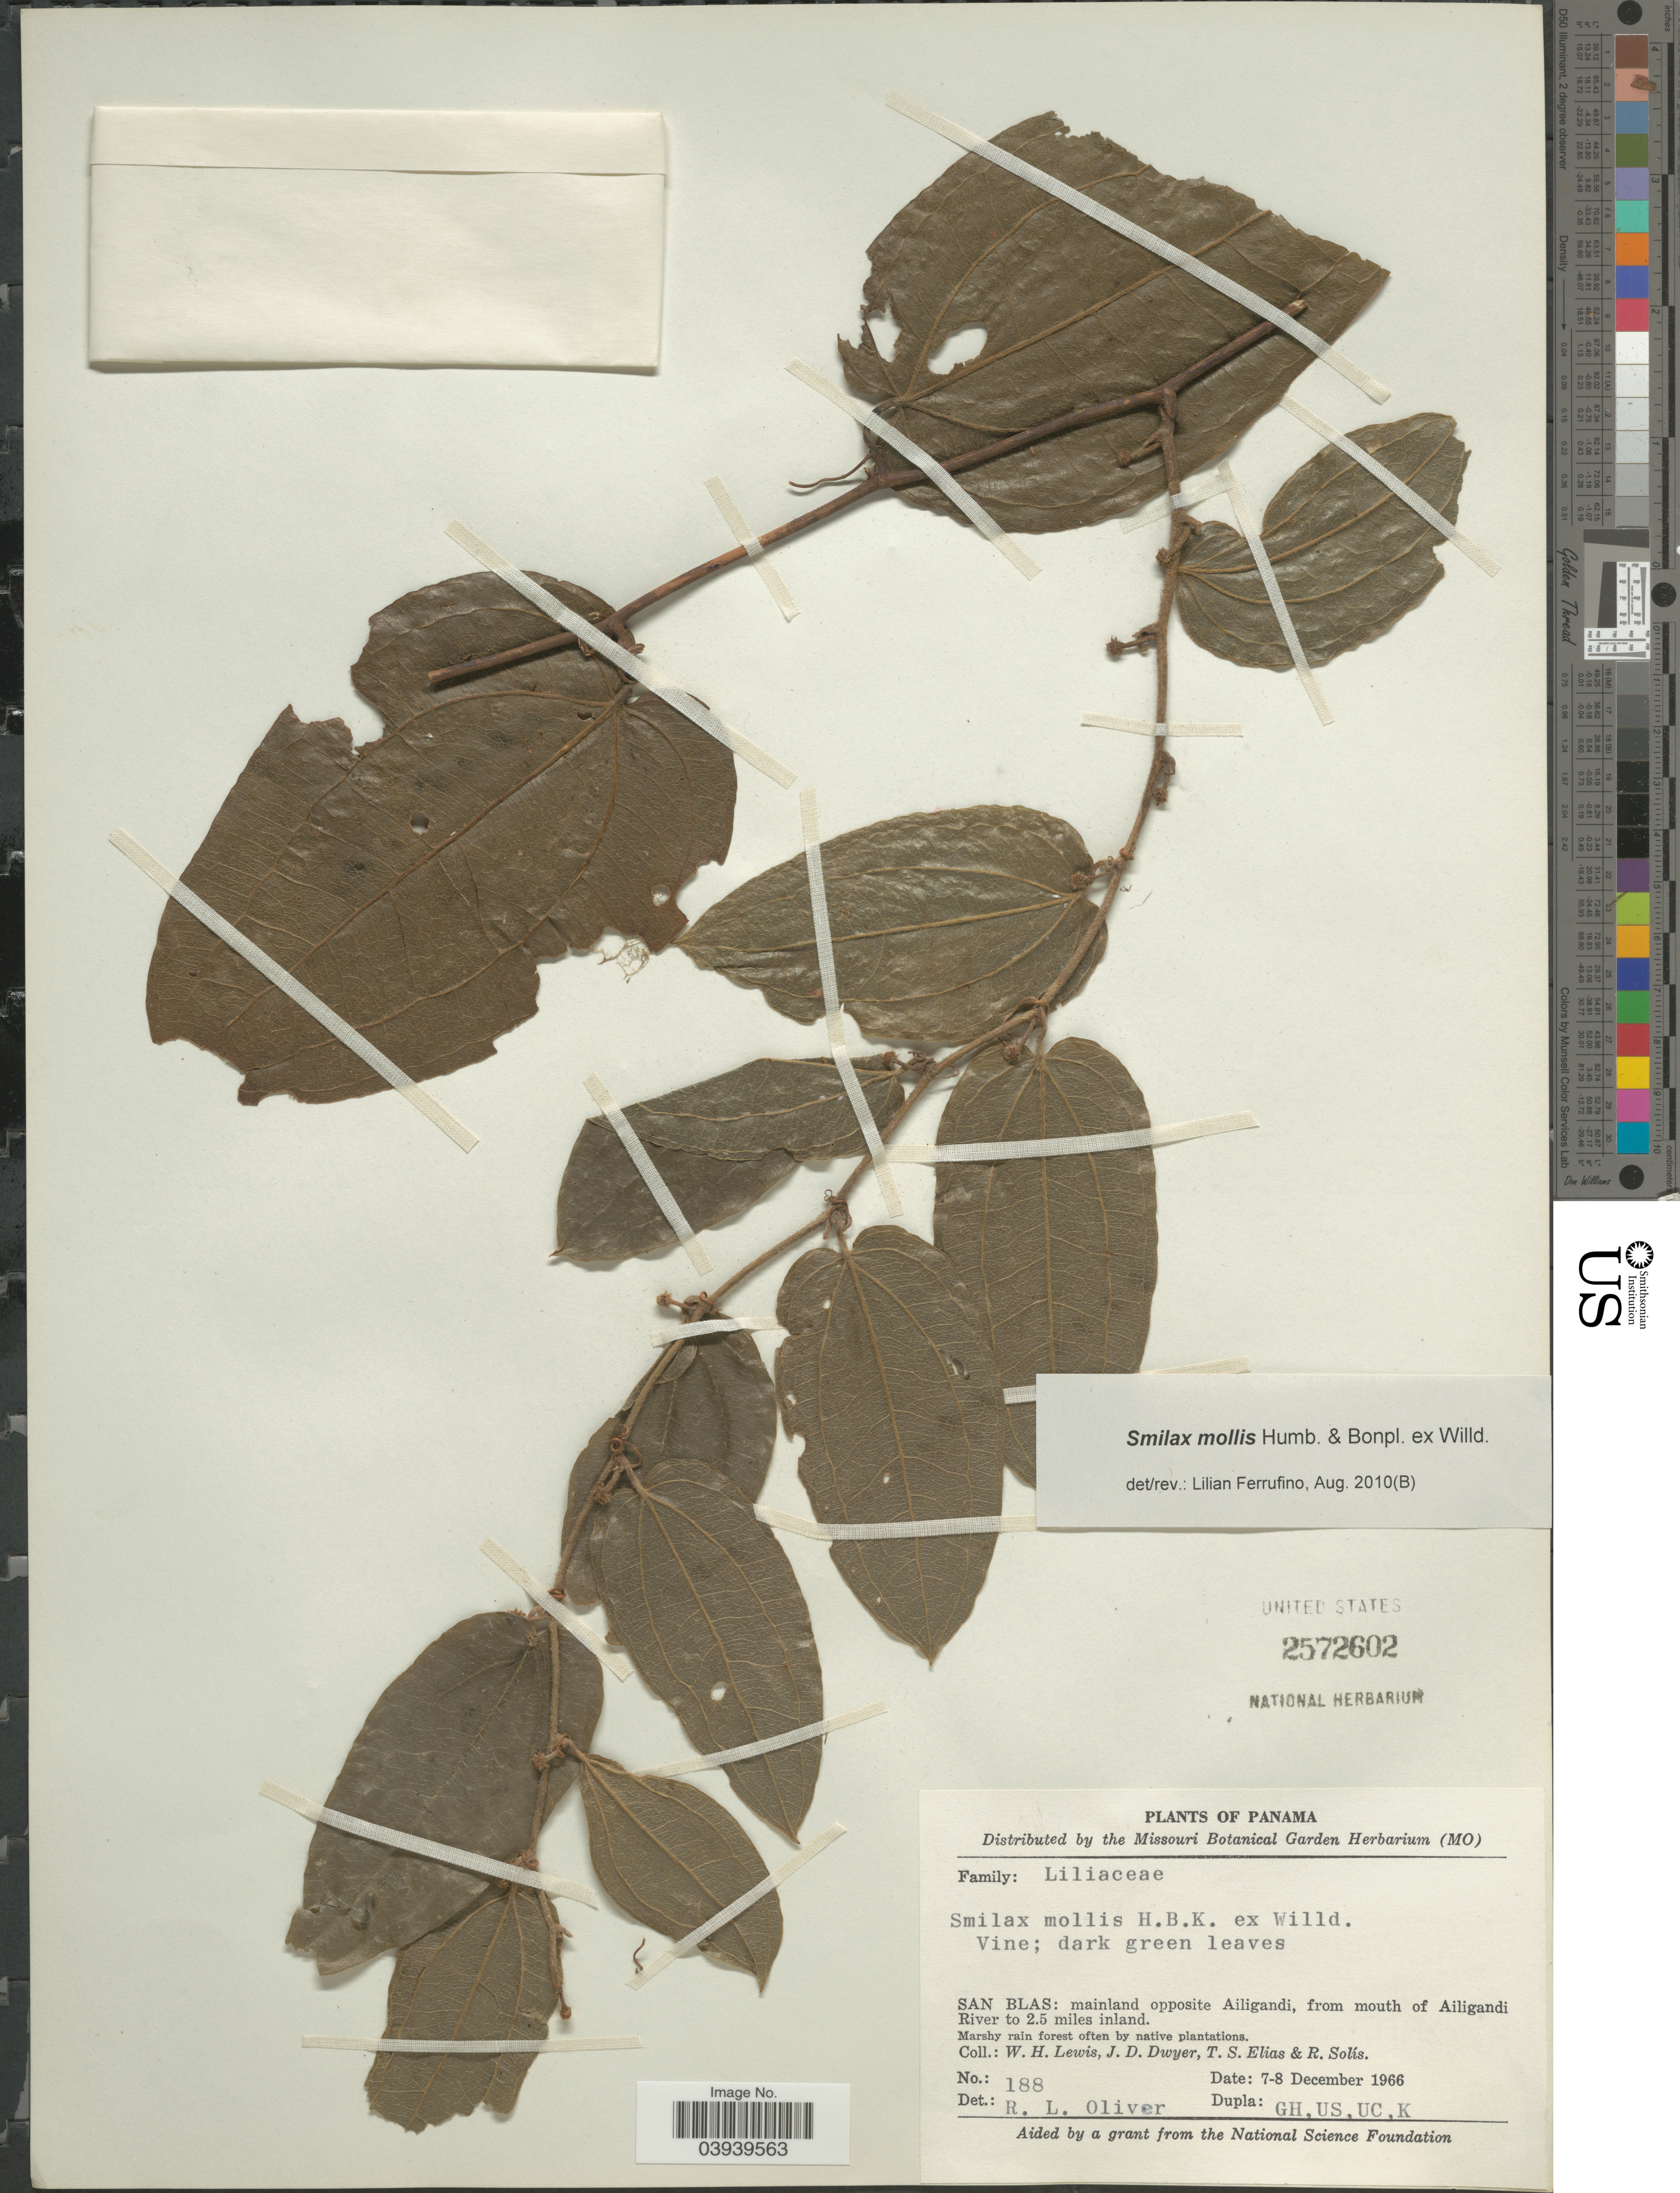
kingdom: Plantae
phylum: Tracheophyta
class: Liliopsida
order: Liliales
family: Smilacaceae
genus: Smilax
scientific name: Smilax mollis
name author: Humb. & Bonpl. ex Willd.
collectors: W. H. Lewis, J. D. Dwyer, T. S. Elias & R. Solis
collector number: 188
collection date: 1966-12-07/1966-12-08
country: Panama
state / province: Kuna Yala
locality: San Blas: Mainland opposite Ailigandi, from mouth of Ailigandi River to 2.5 miles inland.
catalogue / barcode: US 2572602